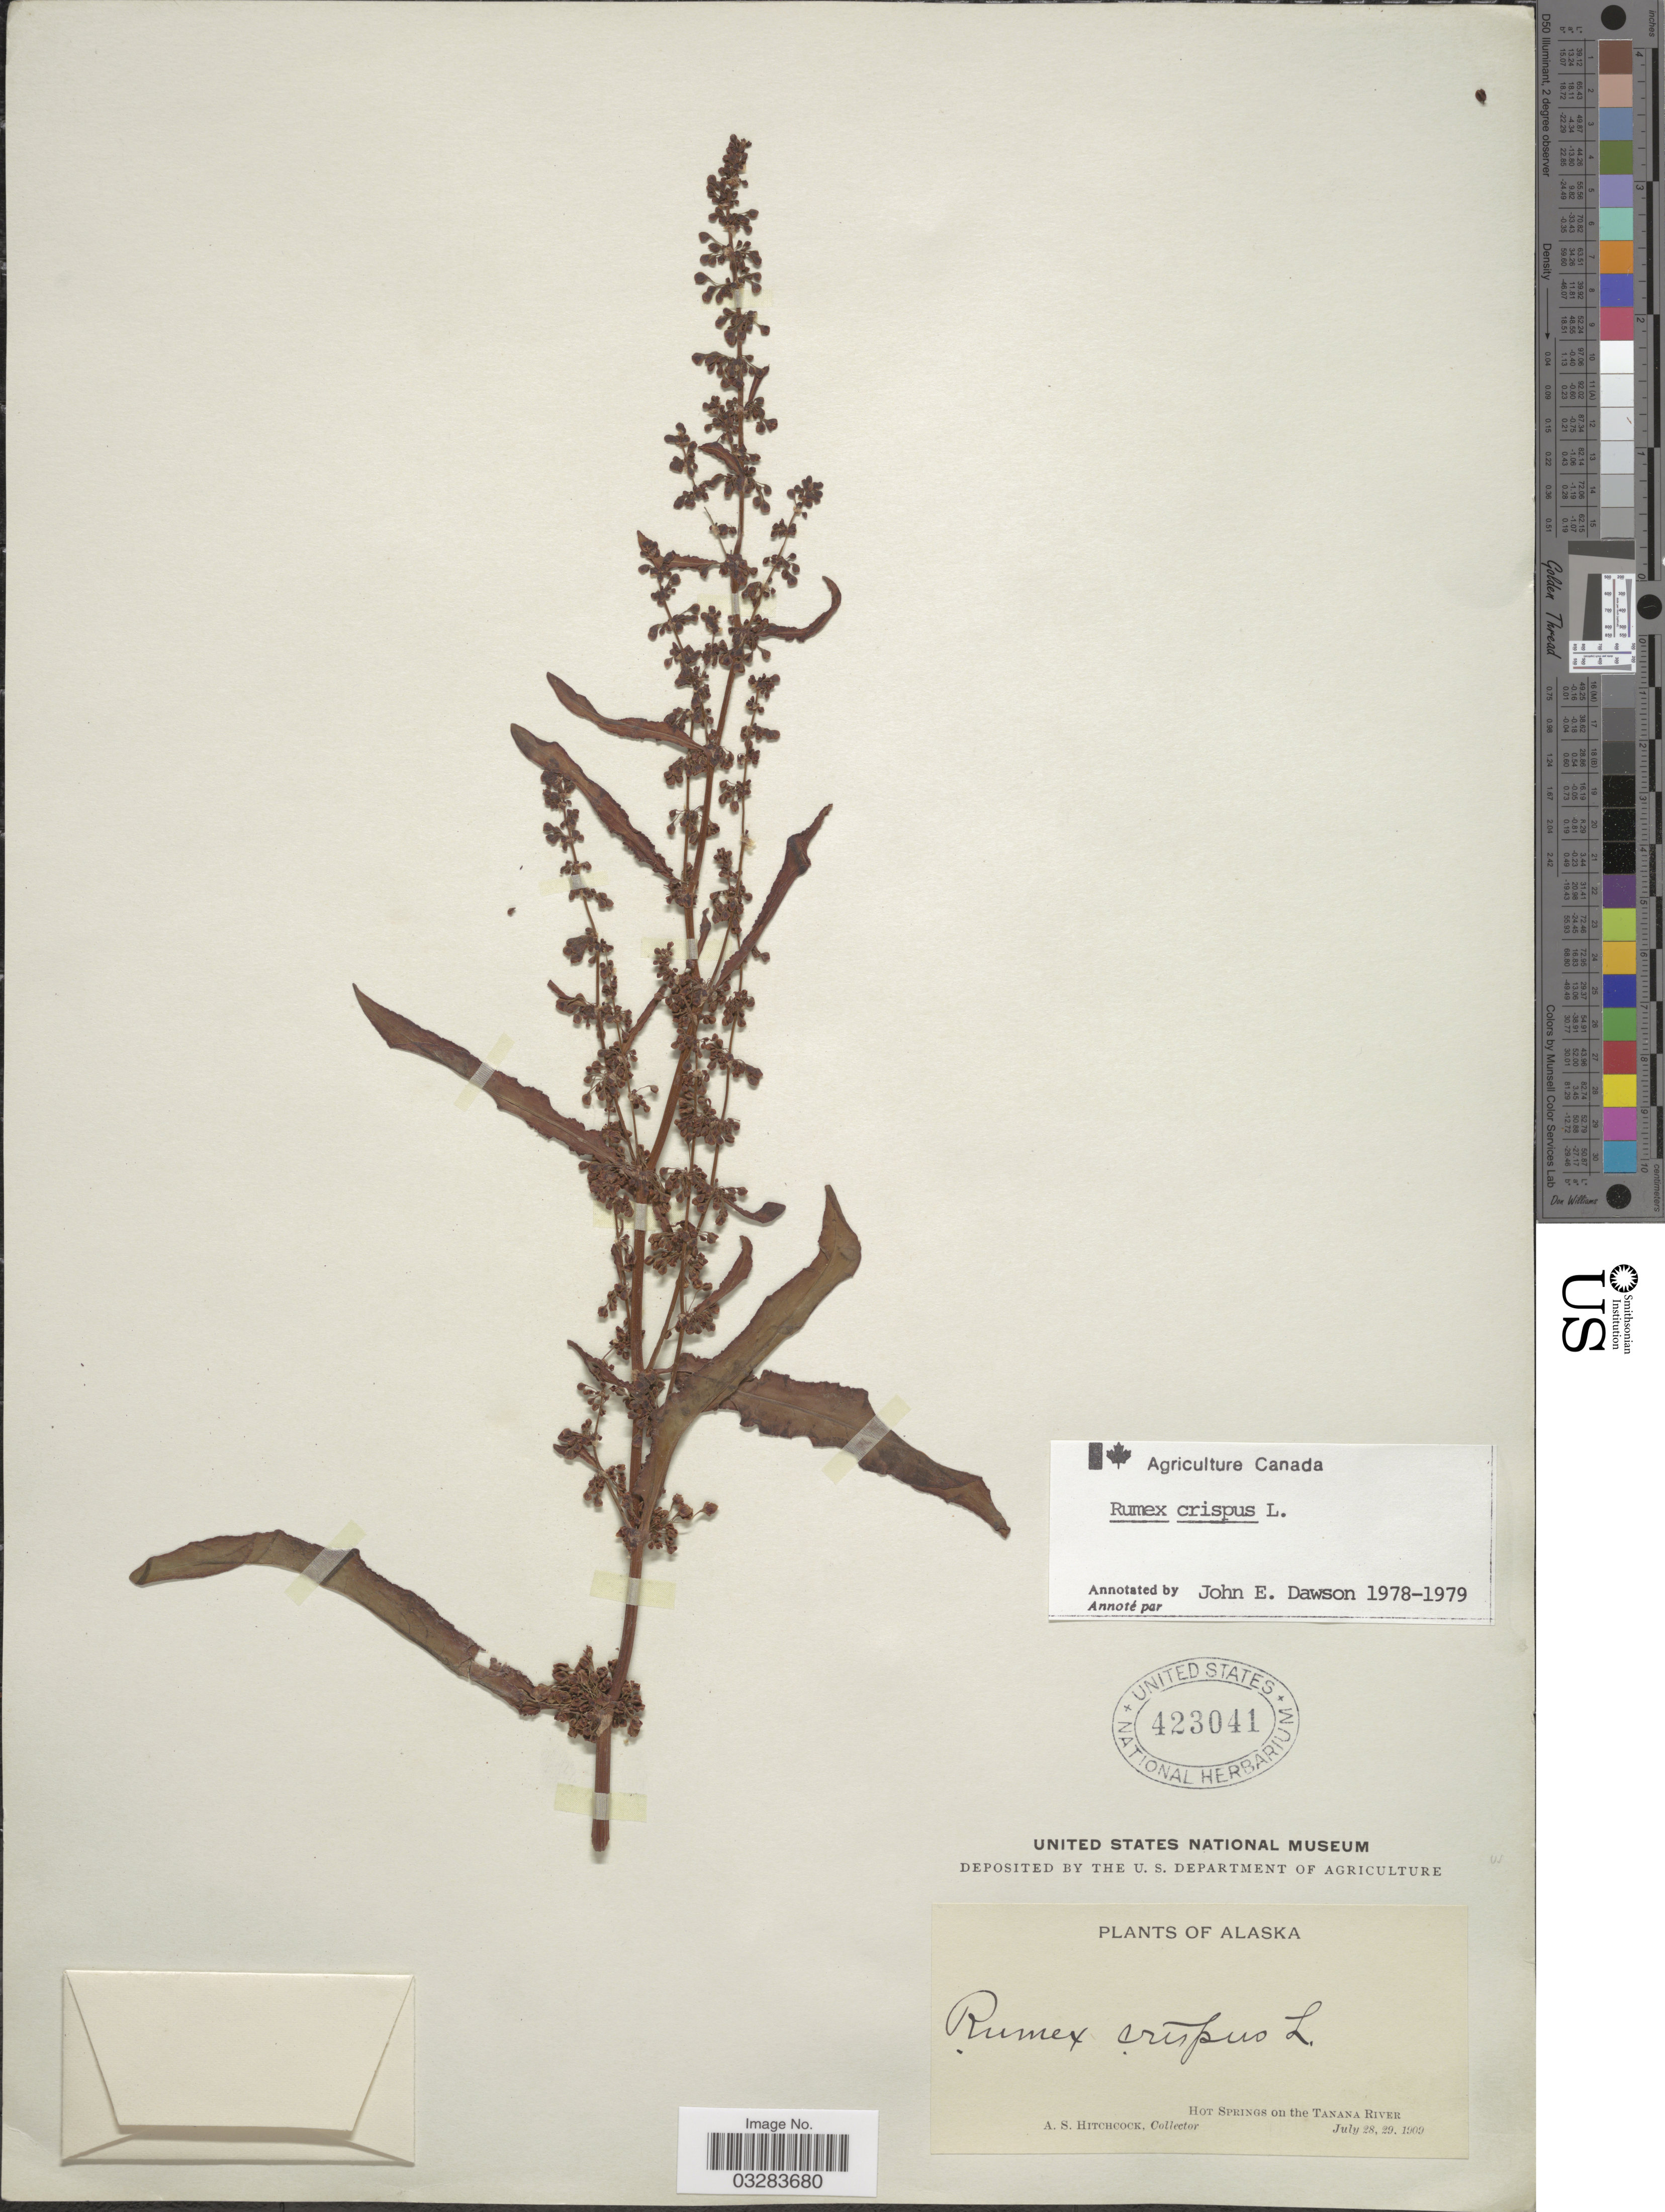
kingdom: Plantae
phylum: Tracheophyta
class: Magnoliopsida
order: Caryophyllales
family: Polygonaceae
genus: Rumex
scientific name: Rumex crispus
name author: L.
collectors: A. S. Hitchcock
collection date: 1909-07-28/1909-07-29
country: United States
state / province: Alaska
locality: Hot Springs on the Tanana River.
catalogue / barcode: US 423041